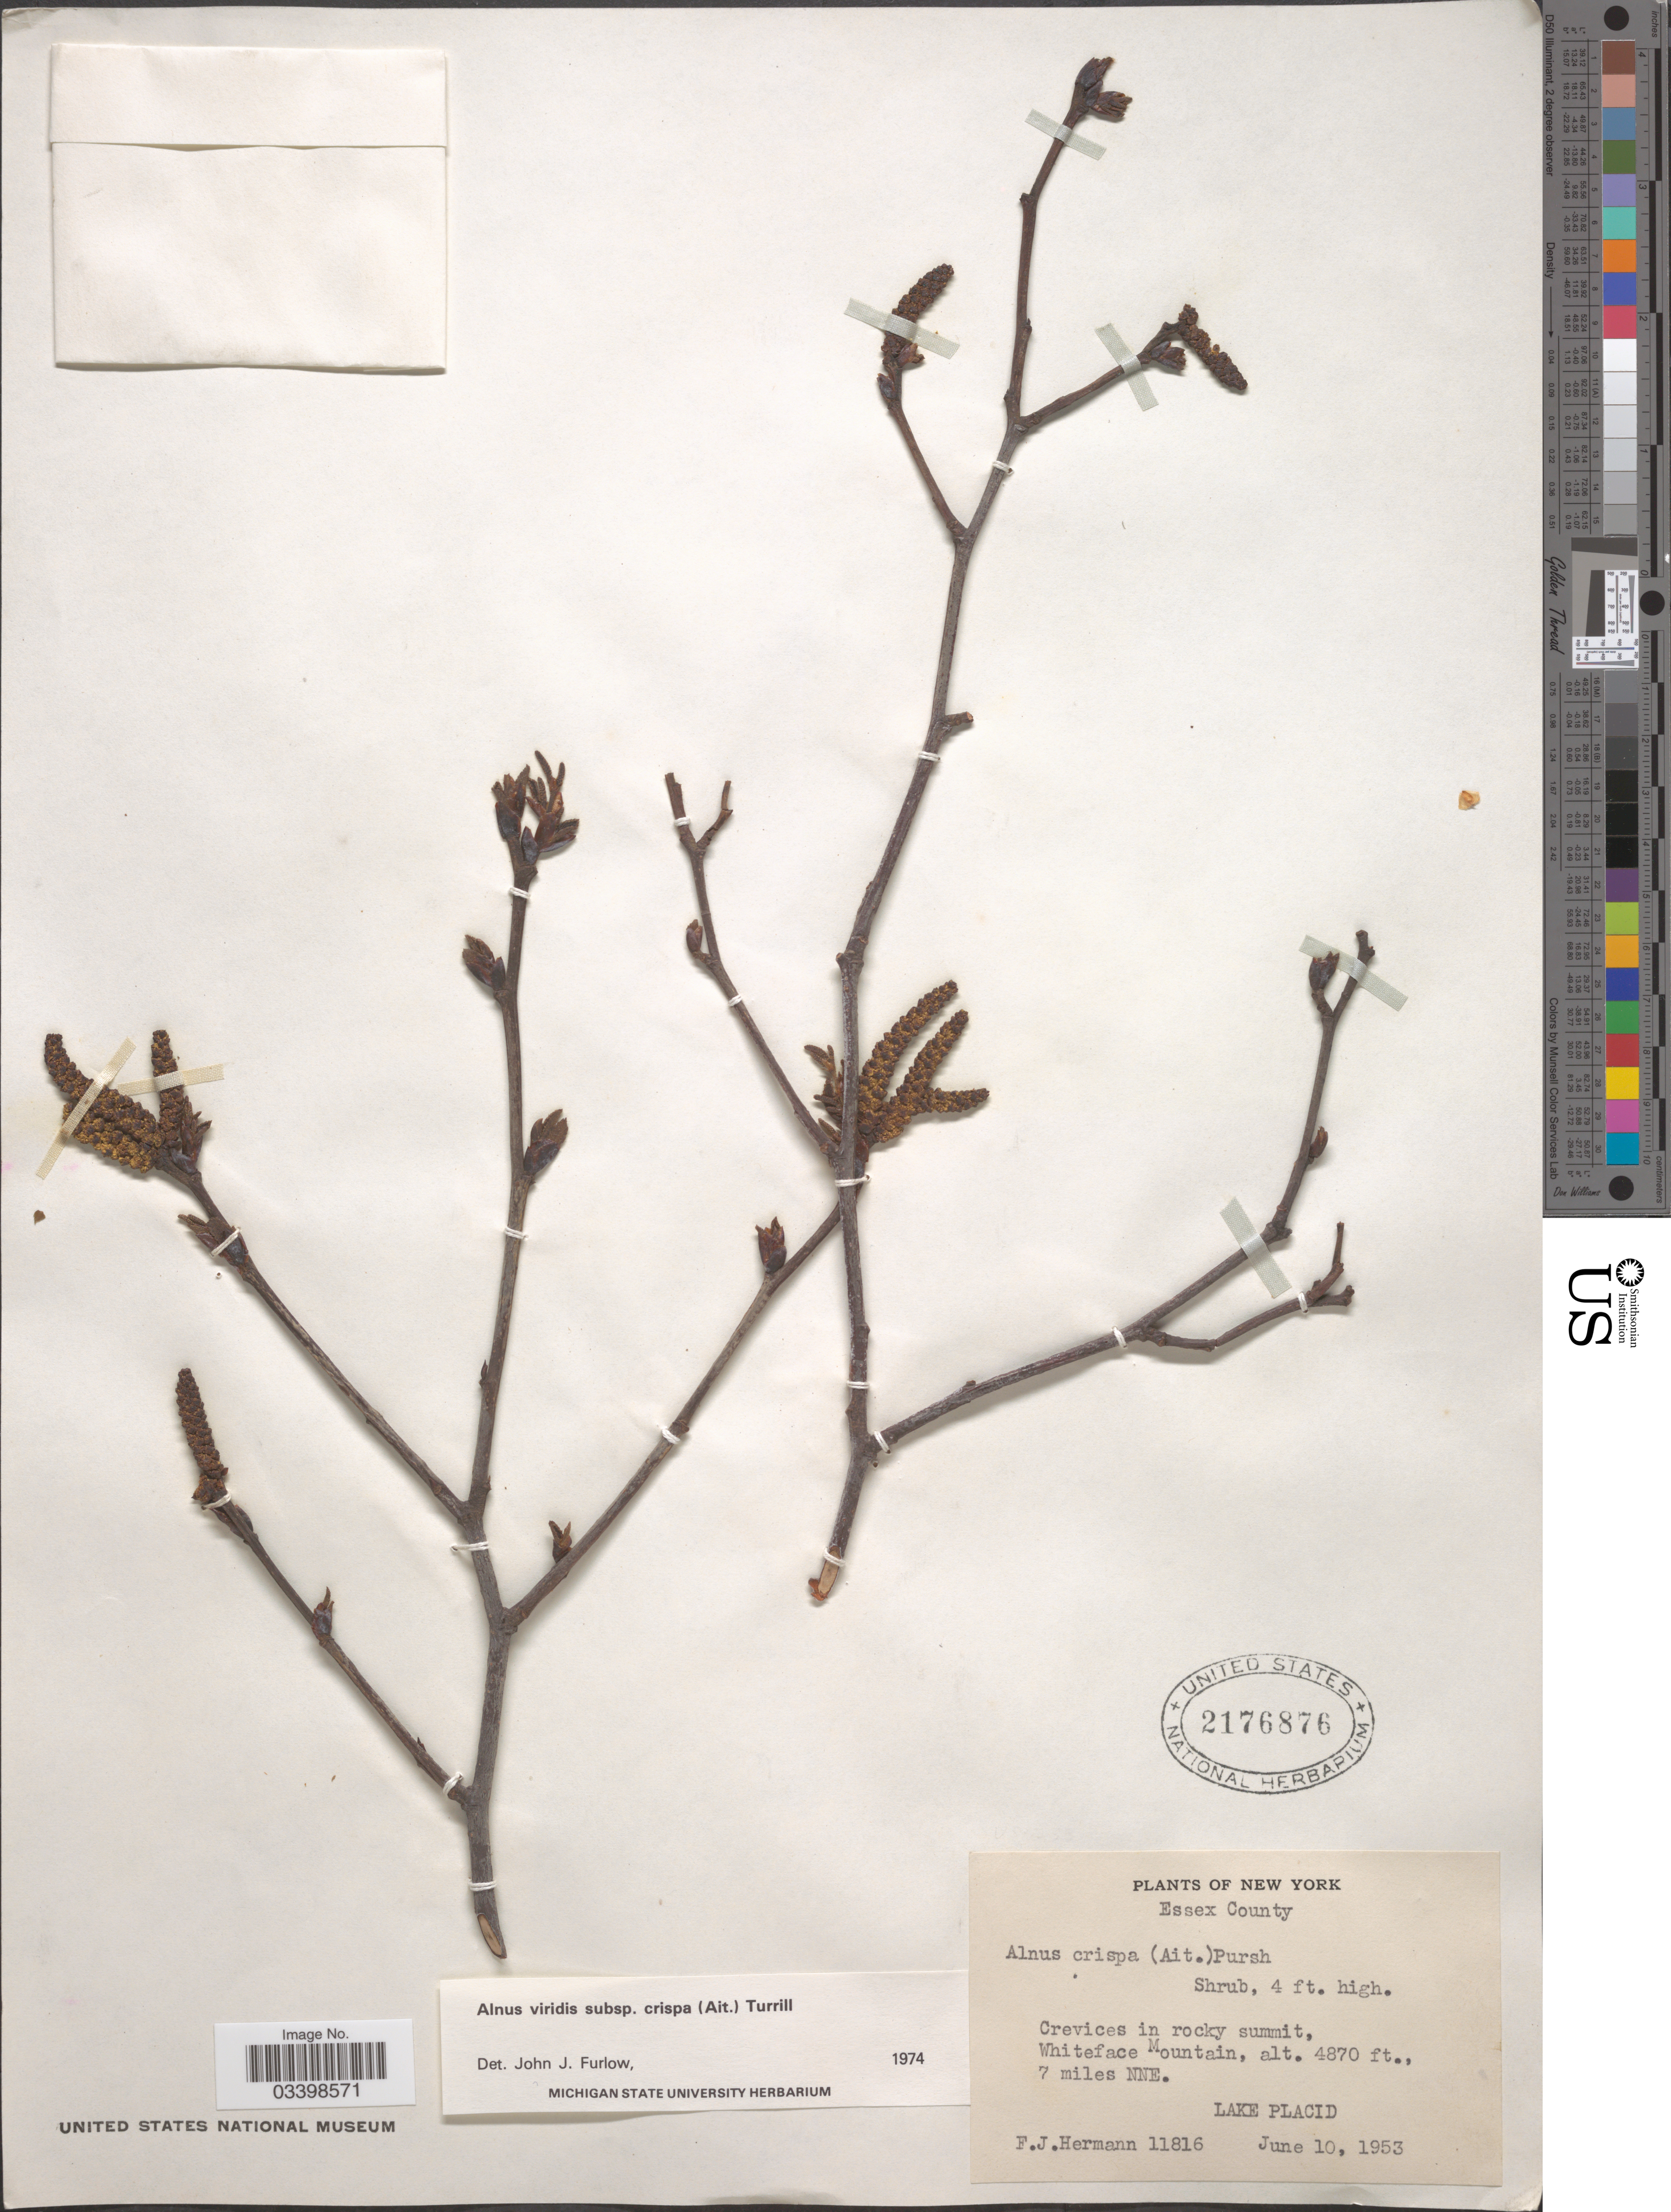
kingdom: Plantae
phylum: Tracheophyta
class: Magnoliopsida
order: Fagales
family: Betulaceae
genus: Alnus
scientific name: Alnus viridis subsp. crispa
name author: (Aiton) Turrill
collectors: F. J. Hermann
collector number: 11816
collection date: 1953-06-10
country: United States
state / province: New York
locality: Essex County. Crevices in rocky summit, Whiteface Mountain, 7 miles NNE. Lake Placid.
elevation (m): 1484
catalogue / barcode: US 2176876